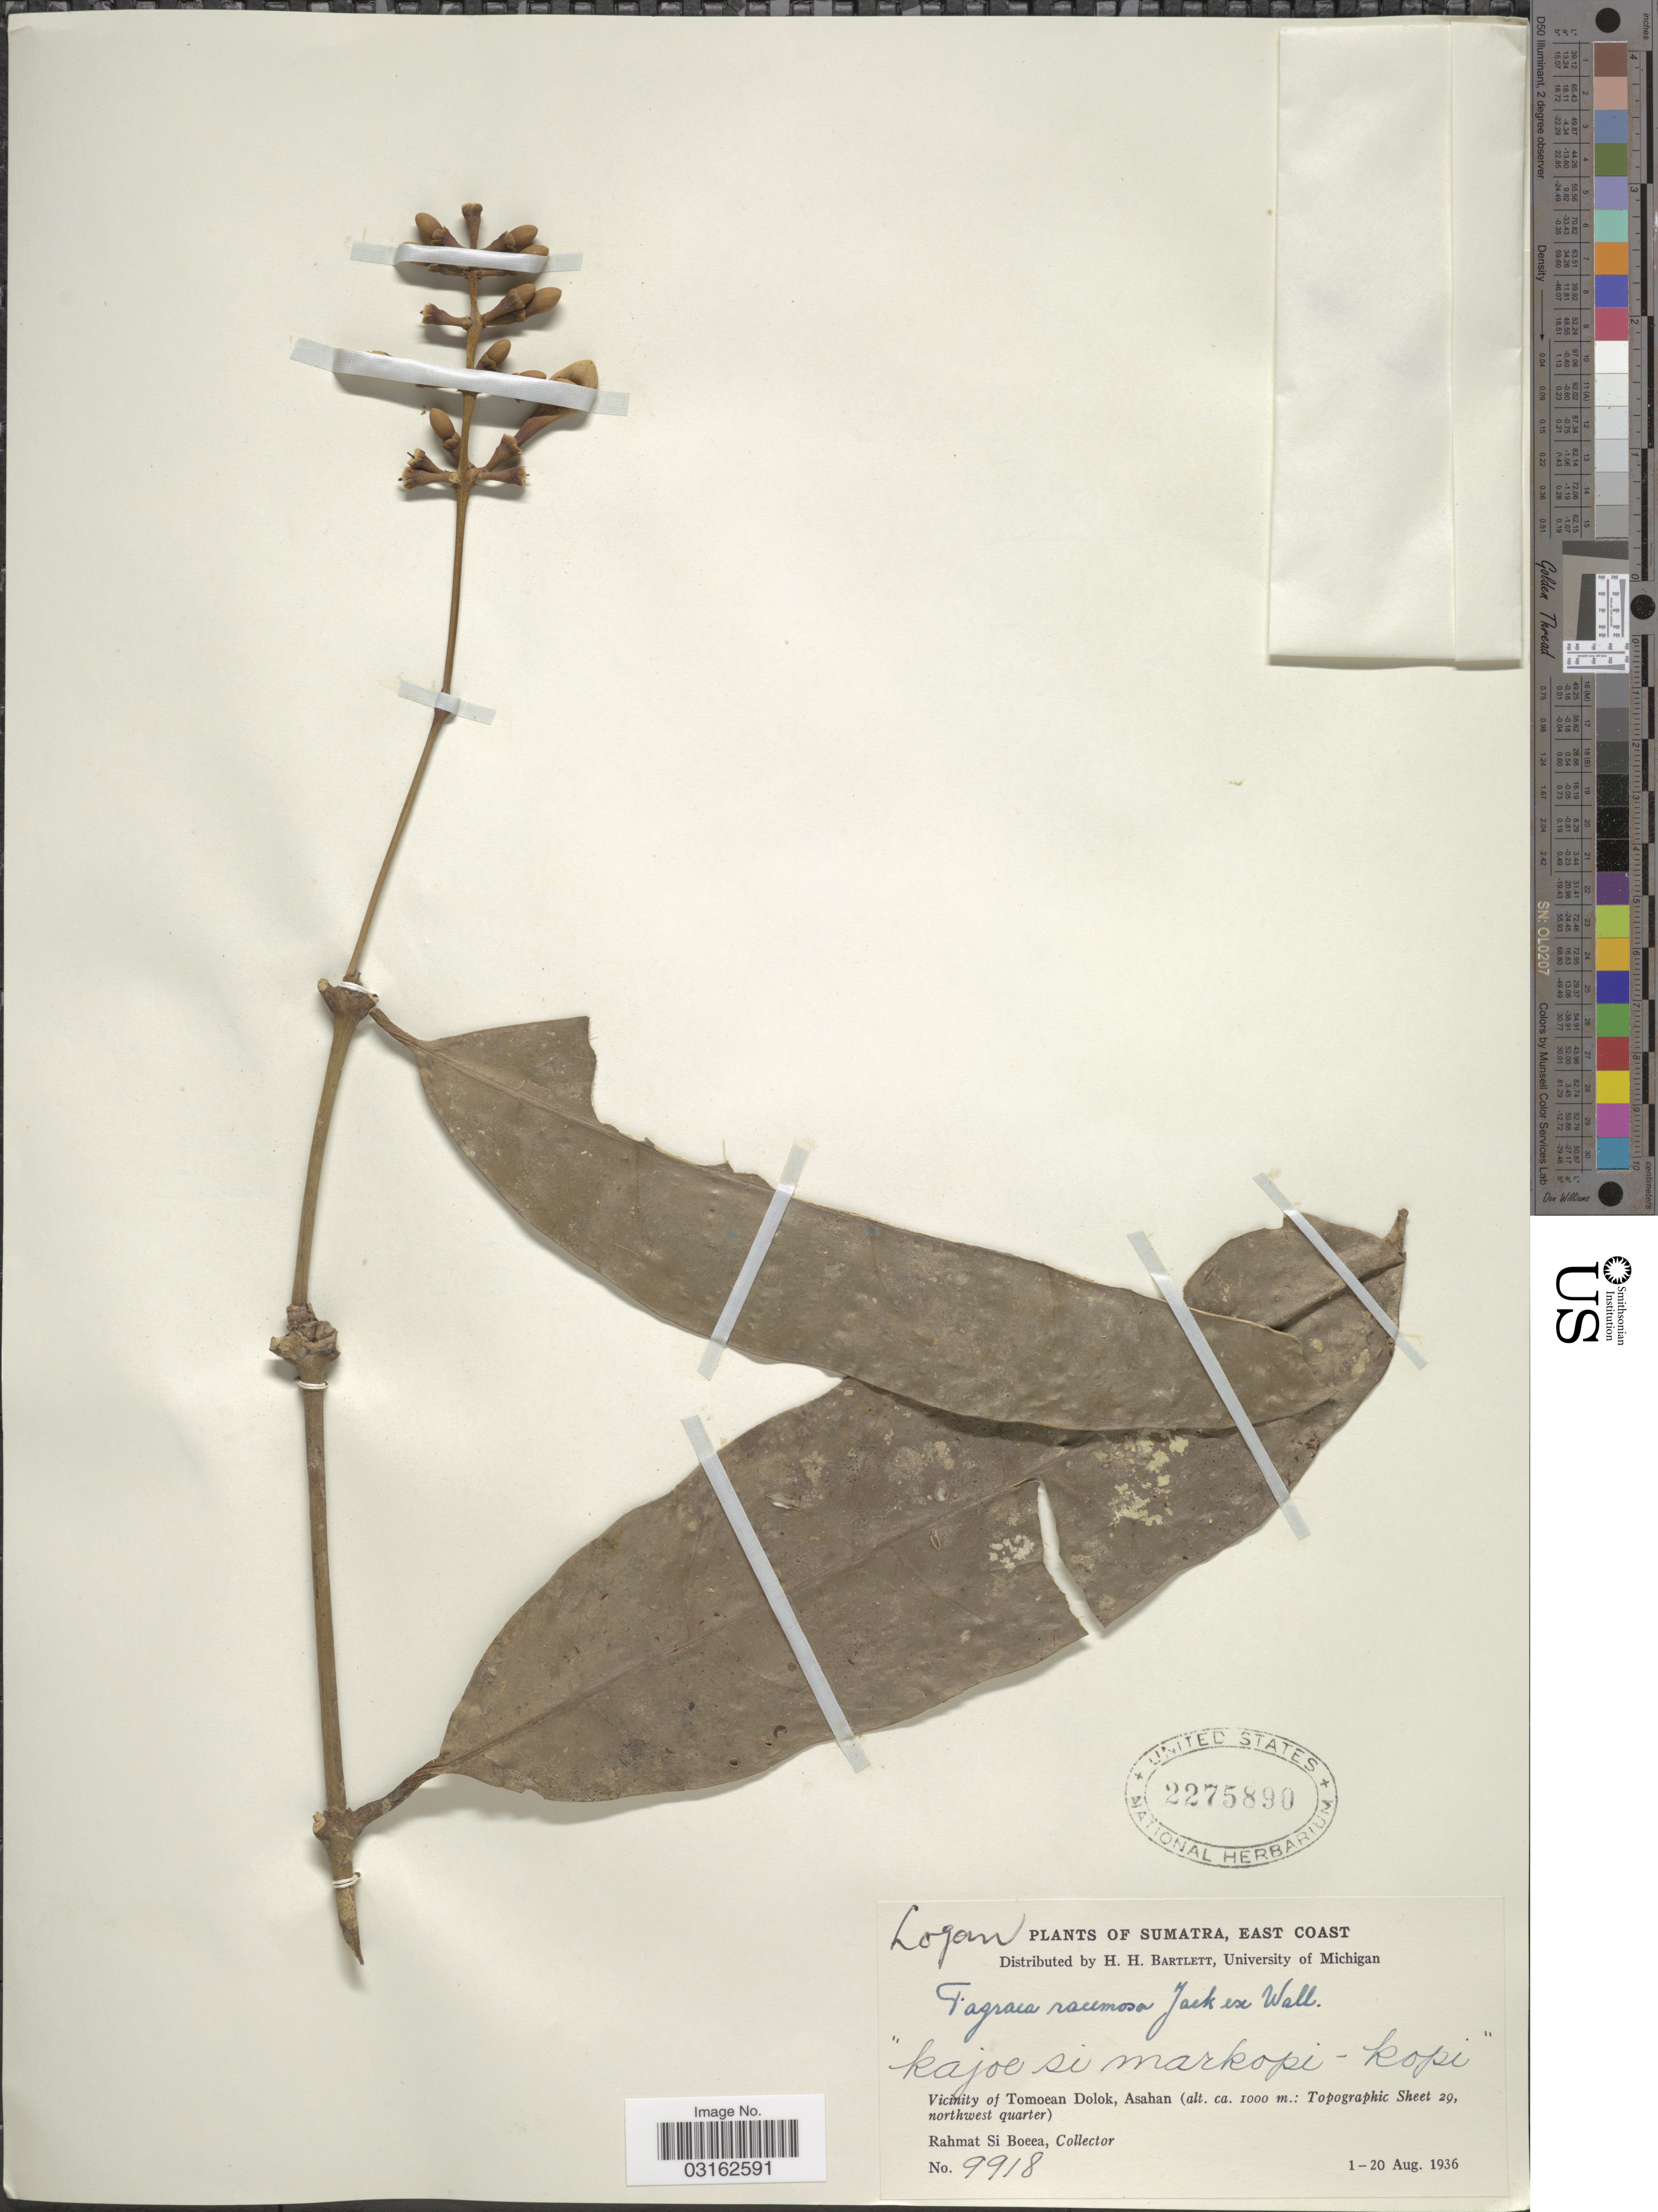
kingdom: Plantae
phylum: Tracheophyta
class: Magnoliopsida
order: Gentianales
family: Gentianaceae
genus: Fagraea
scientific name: Fagraea racemosa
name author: Jack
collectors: Rahmat Si Boeea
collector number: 9918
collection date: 1936-08-01/1936-08-20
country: Indonesia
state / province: Sumatra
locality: East Coast. Vicinity of Tomoean Dolok, Asahan (Topographic Sheet 29, northwest quarter).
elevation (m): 1000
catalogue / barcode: US 2275890